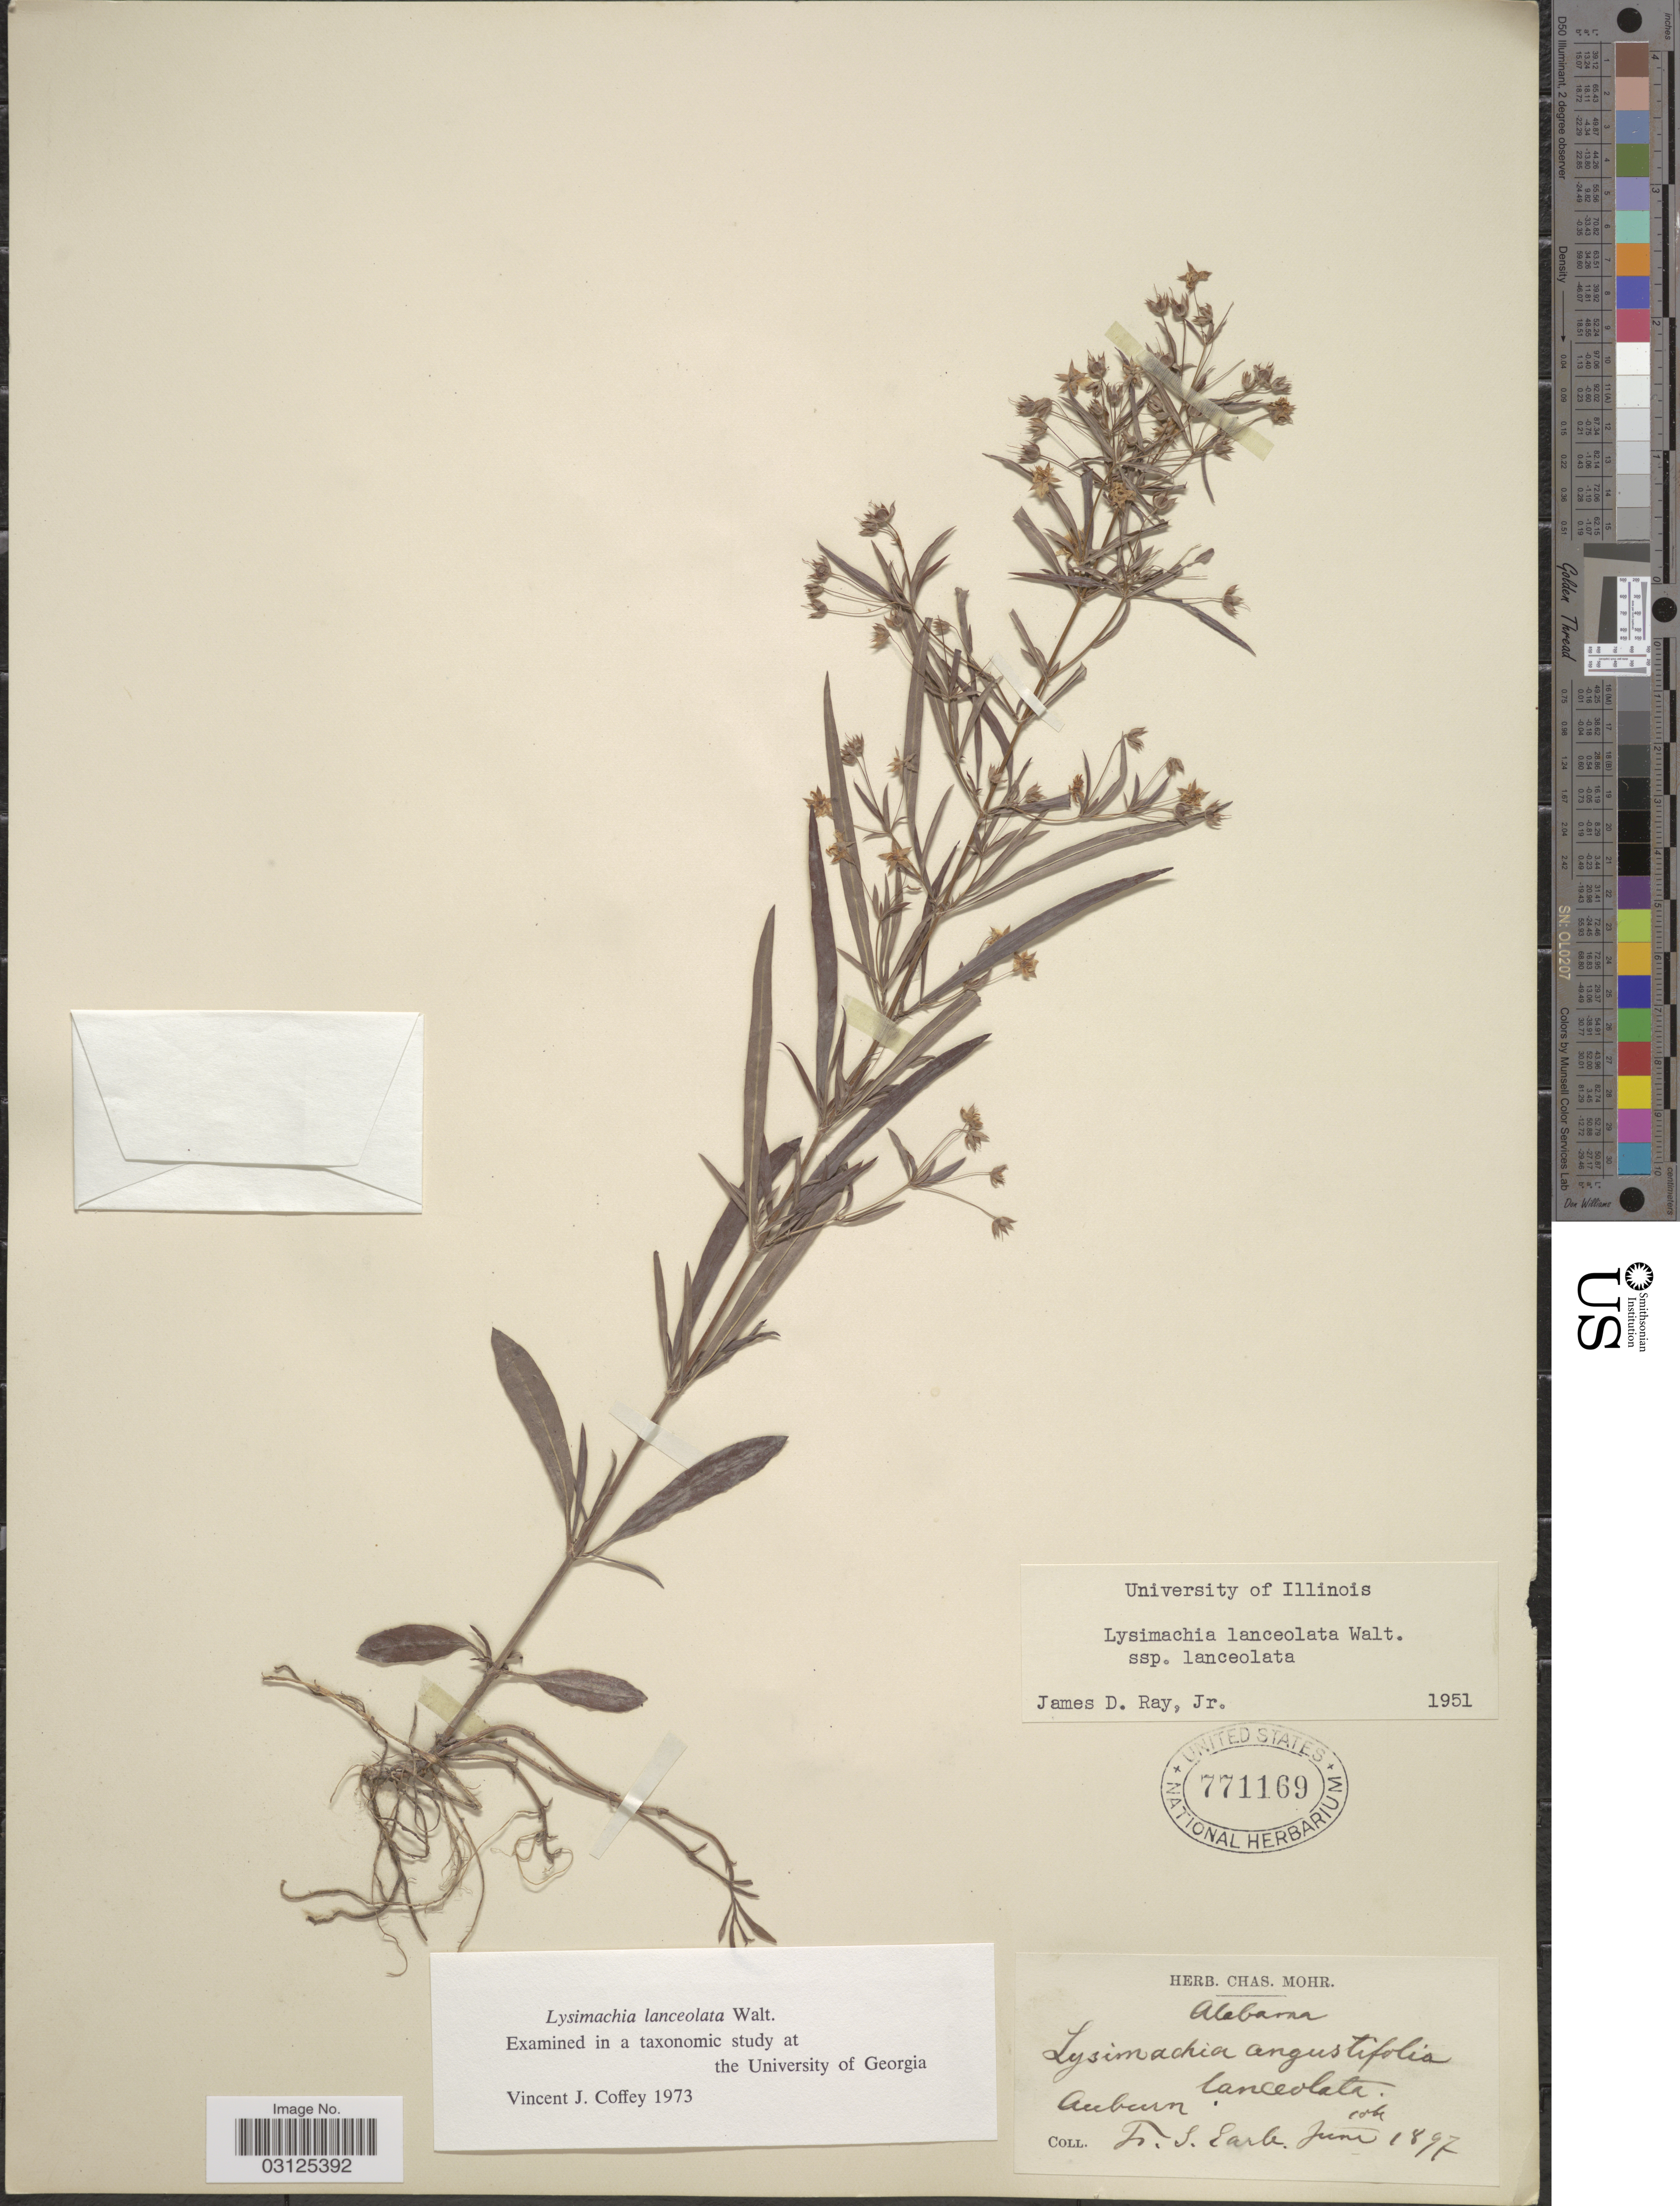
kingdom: Plantae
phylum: Tracheophyta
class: Magnoliopsida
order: Ericales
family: Primulaceae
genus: Lysimachia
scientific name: Lysimachia lanceolata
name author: Walter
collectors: F. S. Earle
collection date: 1897-06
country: United States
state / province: Alabama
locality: Auburn.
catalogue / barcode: US 771169